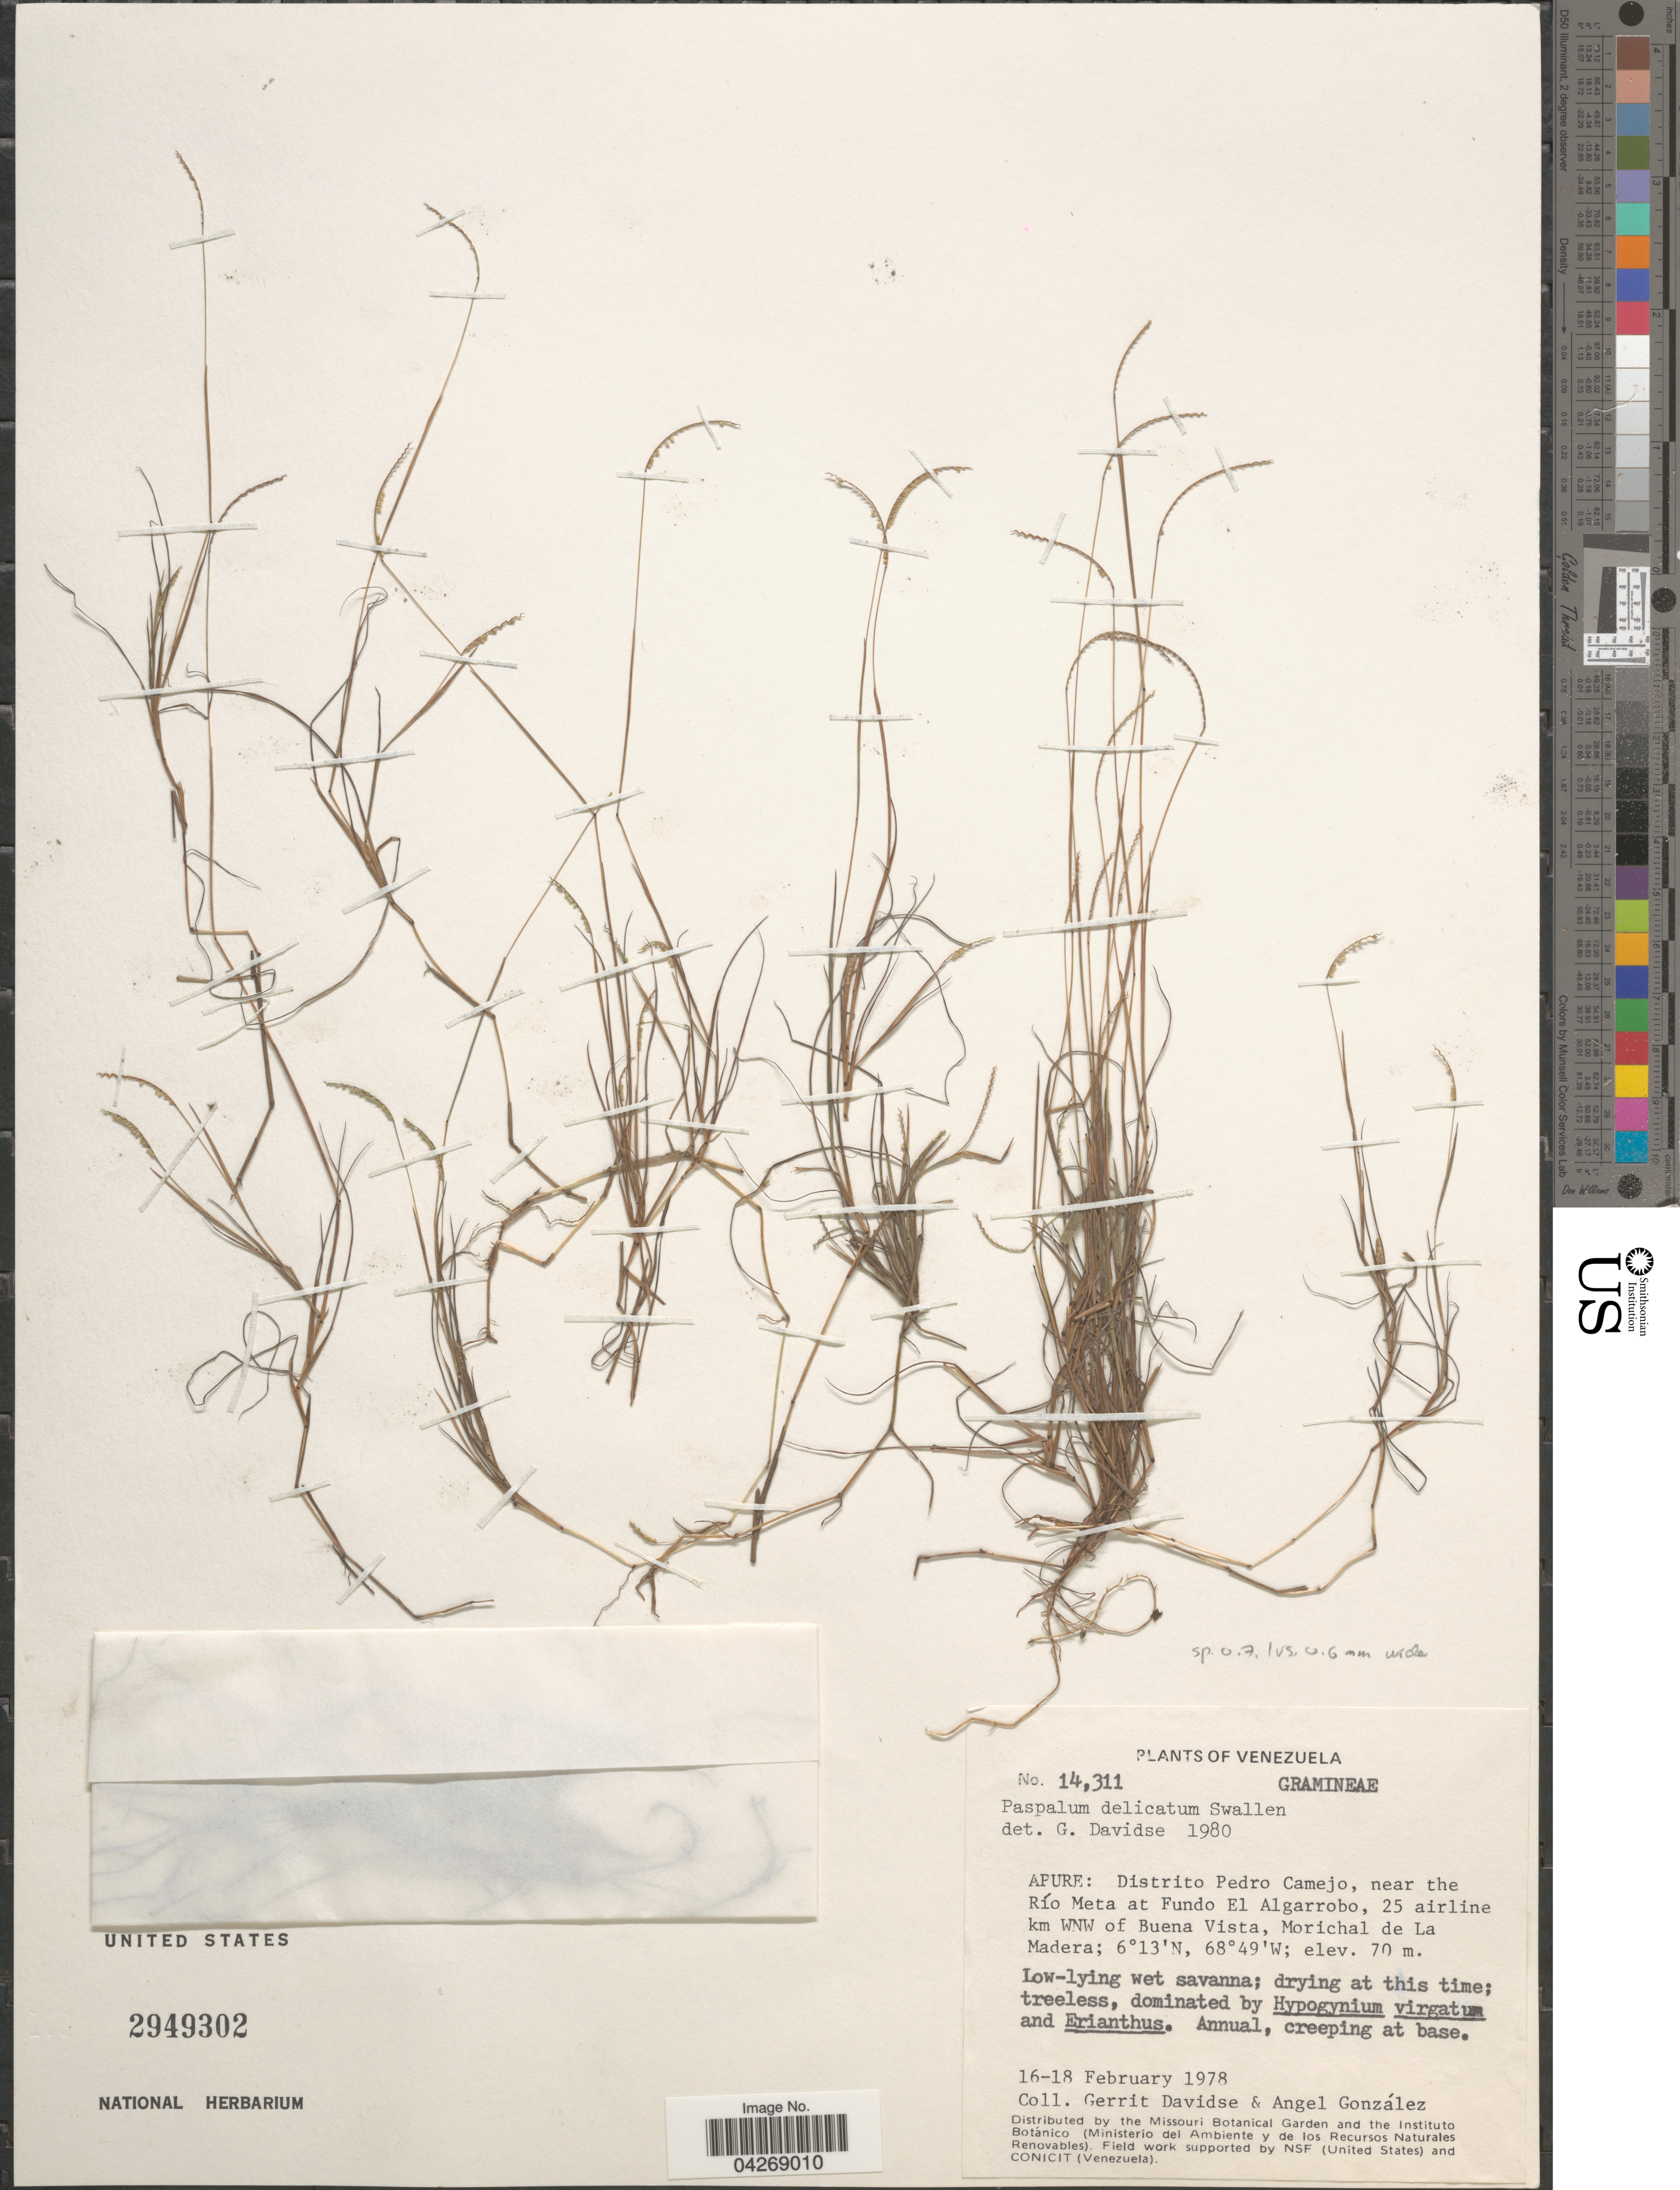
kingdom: Plantae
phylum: Tracheophyta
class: Liliopsida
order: Poales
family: Poaceae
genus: Paspalum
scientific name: Paspalum delicatum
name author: Swallen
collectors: G. Davidse & A. C. González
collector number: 14311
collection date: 1978-02-16/1978-02-18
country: Venezuela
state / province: Apure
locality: Distrito Pedro Camejo, near the Río Meta at Fundo El Algarrobo, 25 airline km WNW of Buena Vista, Morichal de La Madera.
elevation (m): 70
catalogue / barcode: US 2949302